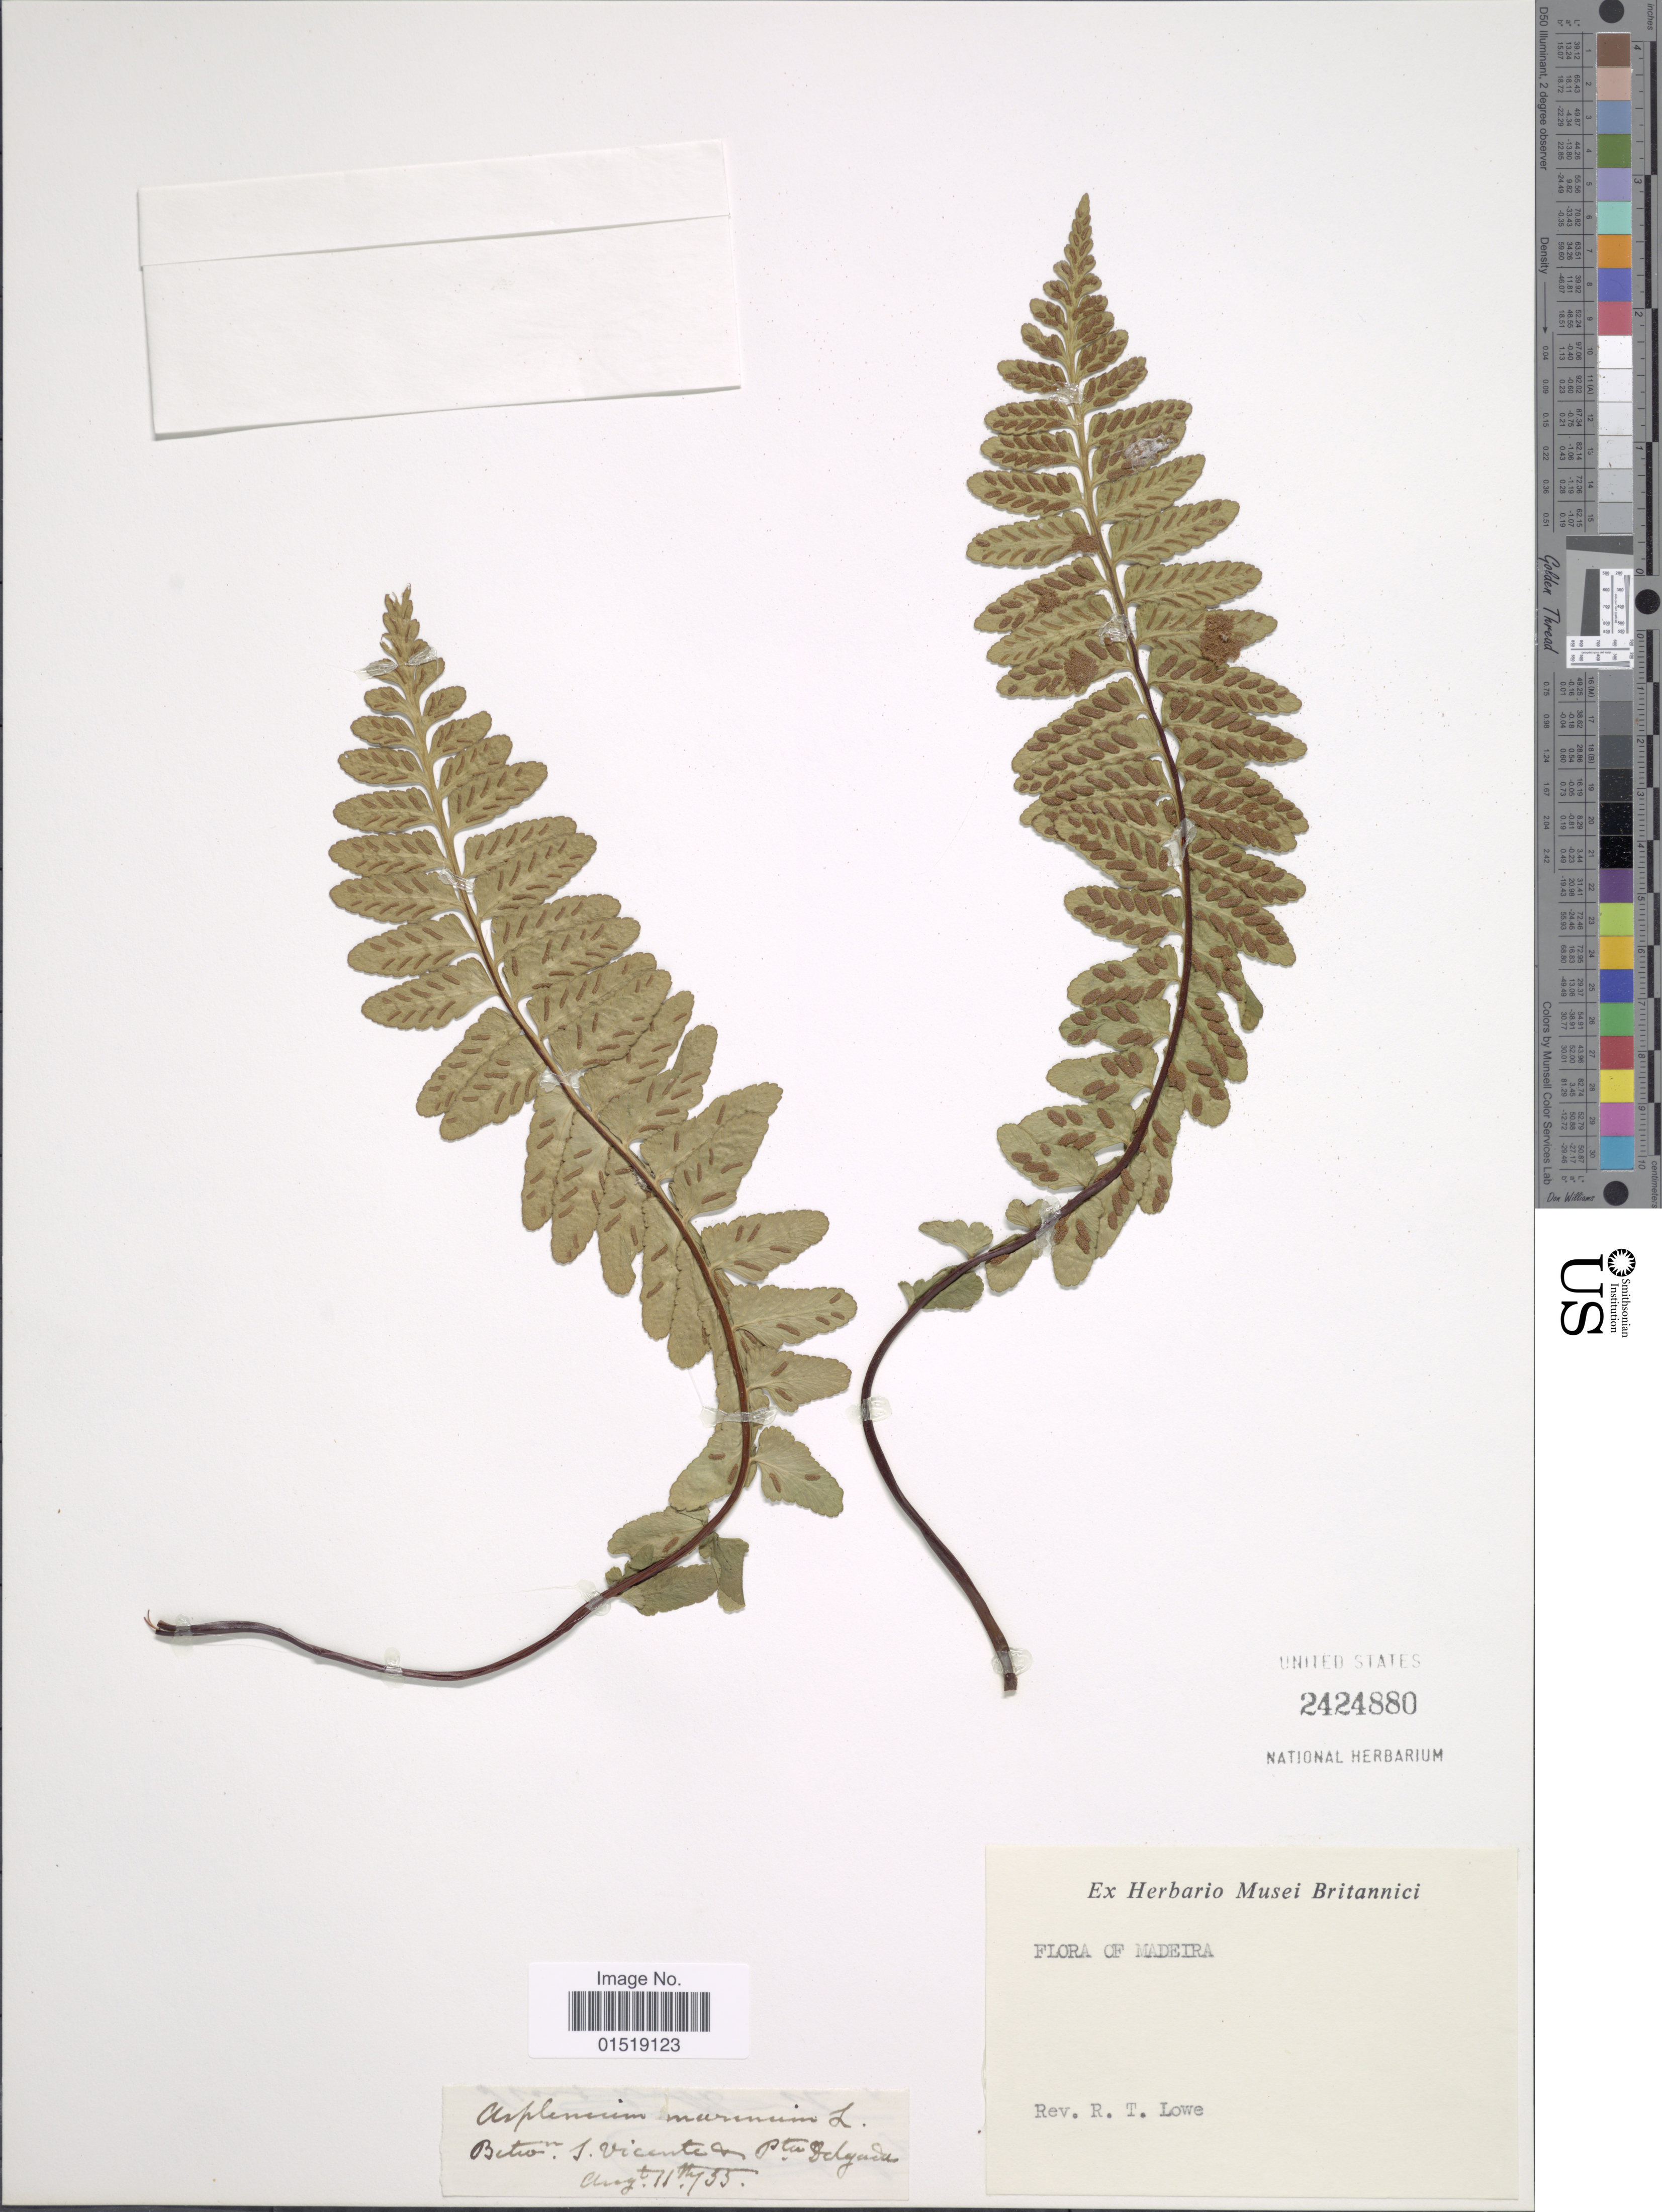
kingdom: Plantae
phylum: Tracheophyta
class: Polypodiopsida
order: Polypodiales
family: Aspleniaceae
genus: Asplenium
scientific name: Asplenium marinum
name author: L.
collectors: R. T. Lowe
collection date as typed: Transcribed d/m/y: 11/8/55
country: Portugal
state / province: Madeira (Aut. Reg.)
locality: Betio, S. Vicente & Ptu. Delgadus. [interpreted]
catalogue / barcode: US 2424880